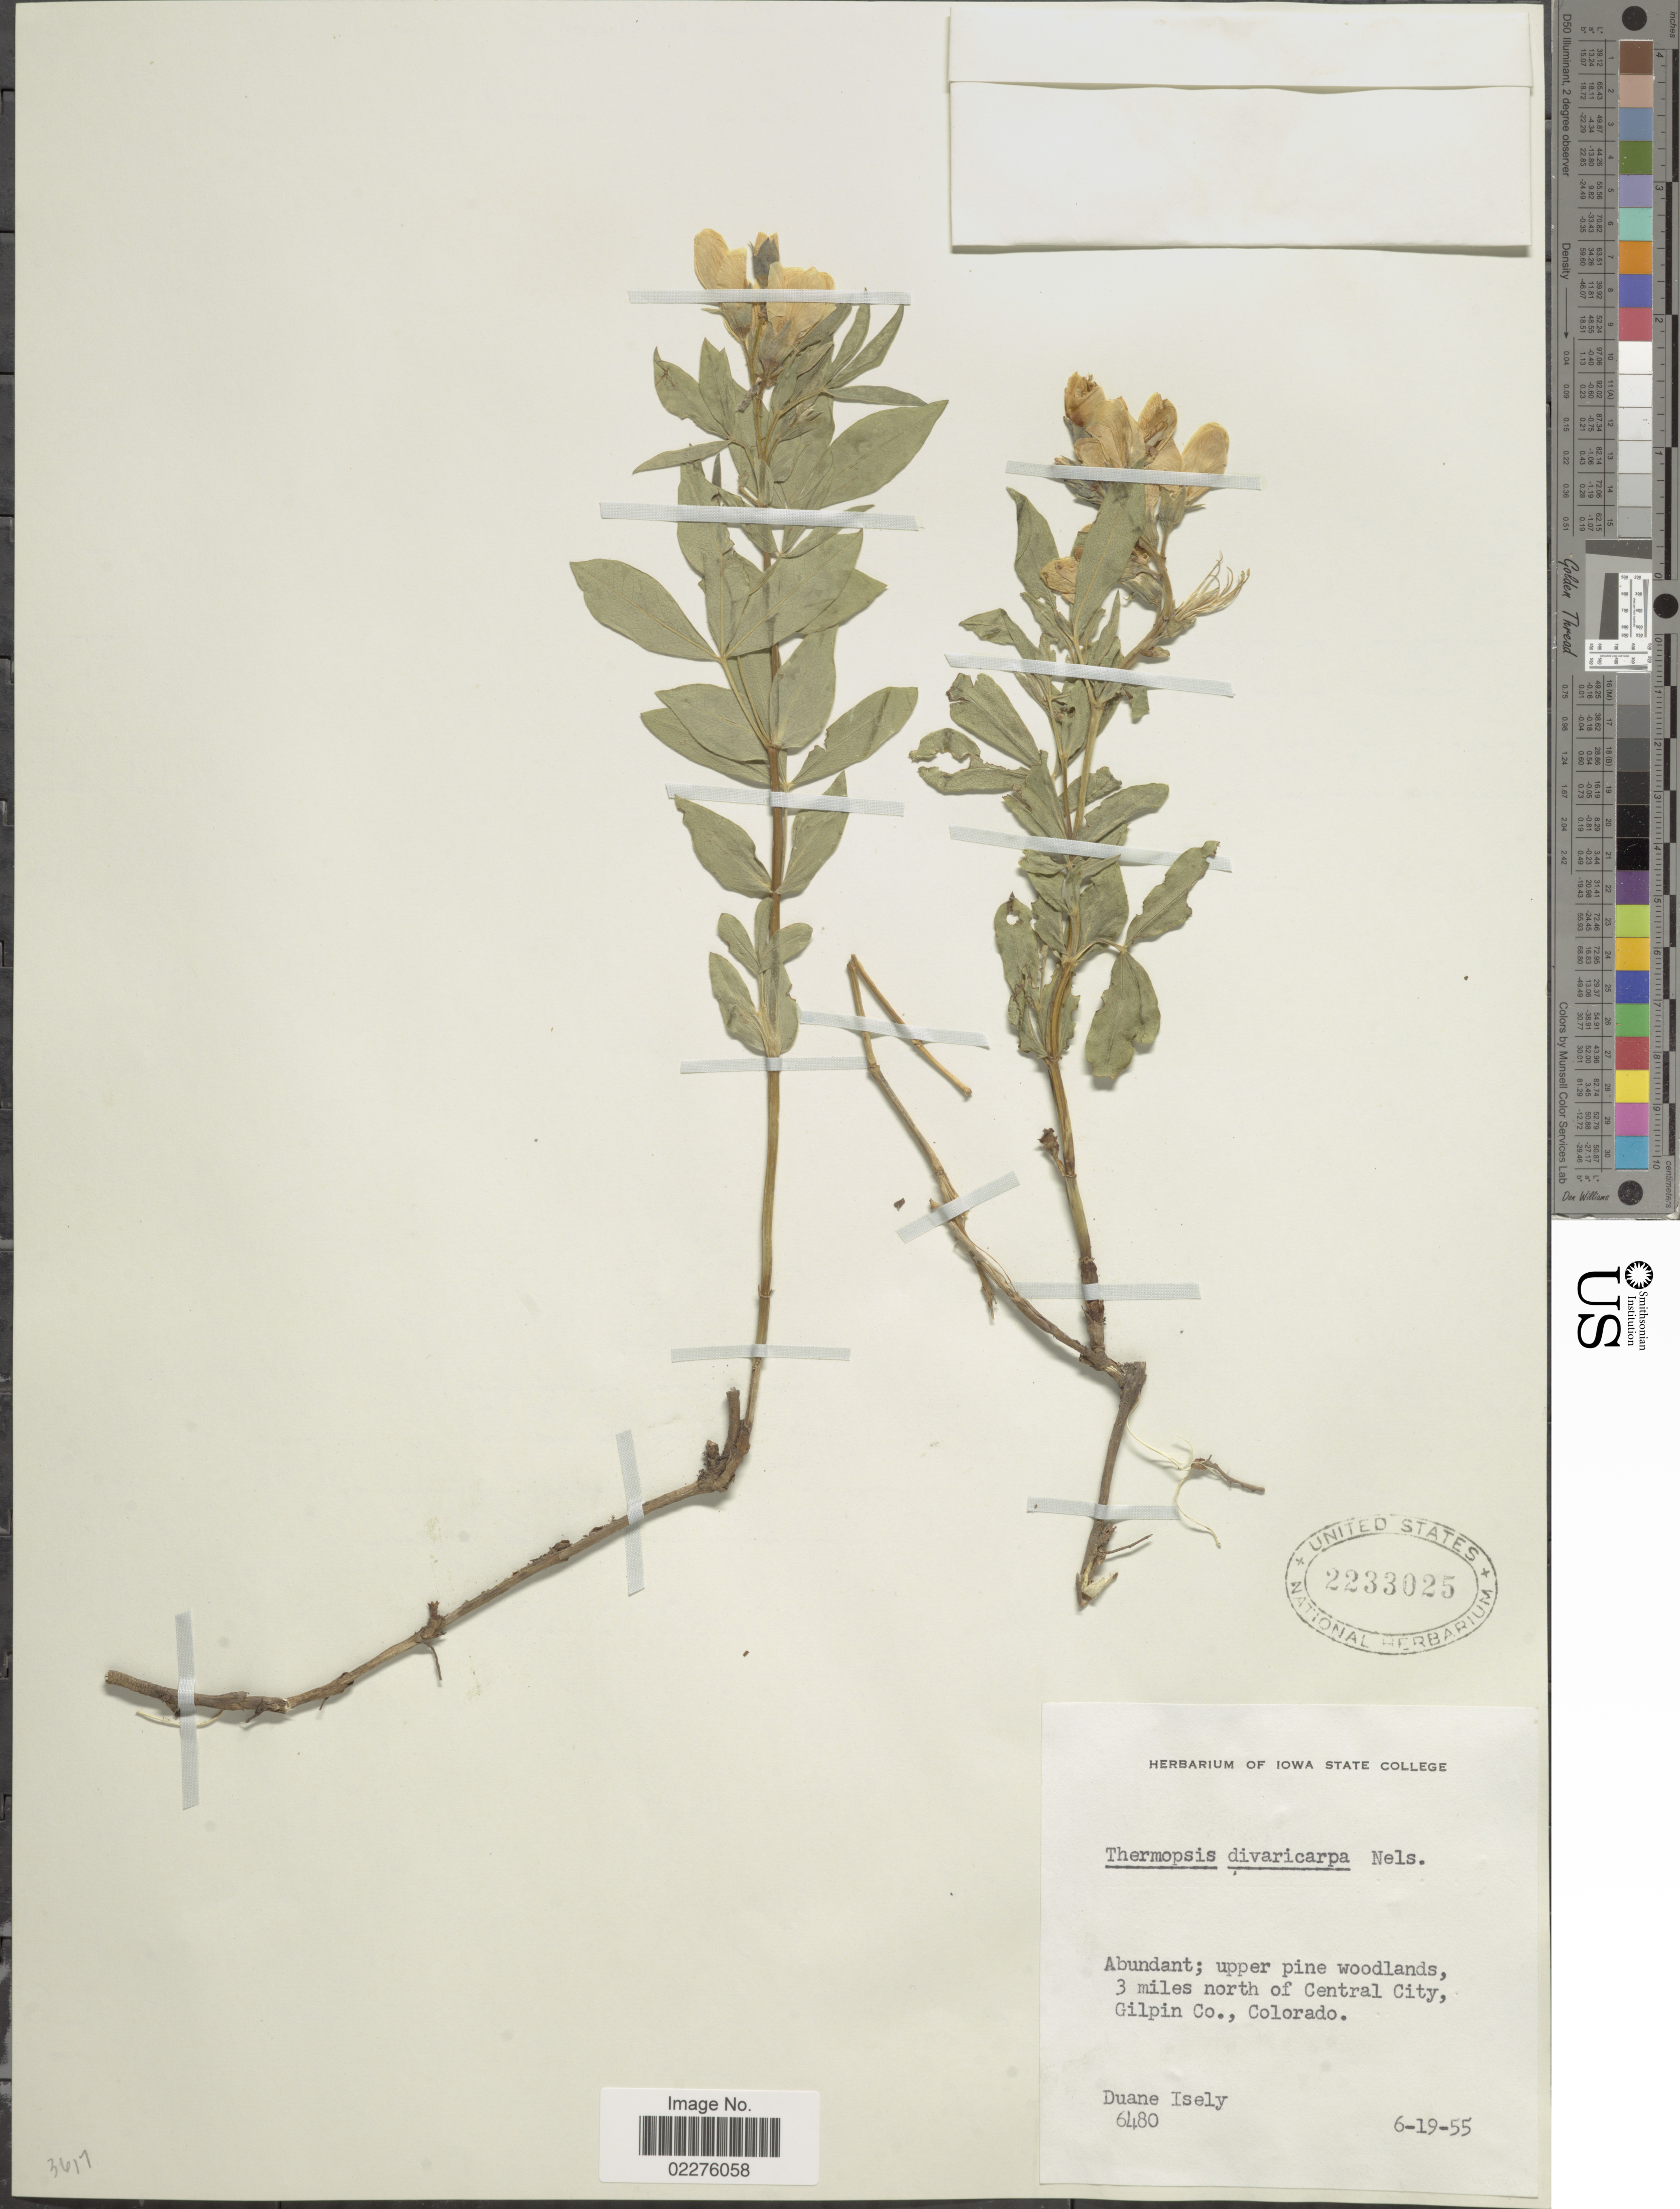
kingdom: Plantae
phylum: Tracheophyta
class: Magnoliopsida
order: Fabales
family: Fabaceae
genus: Thermopsis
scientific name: Thermopsis divaricarpa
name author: A. Nelson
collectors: D. Isely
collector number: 6480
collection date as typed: Transcribed d/m/y: 19/5/55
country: United States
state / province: Colorado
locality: Abundant; upper pine woodlands, 3 miles north of Central City, Gilpin Co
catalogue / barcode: US 2233025